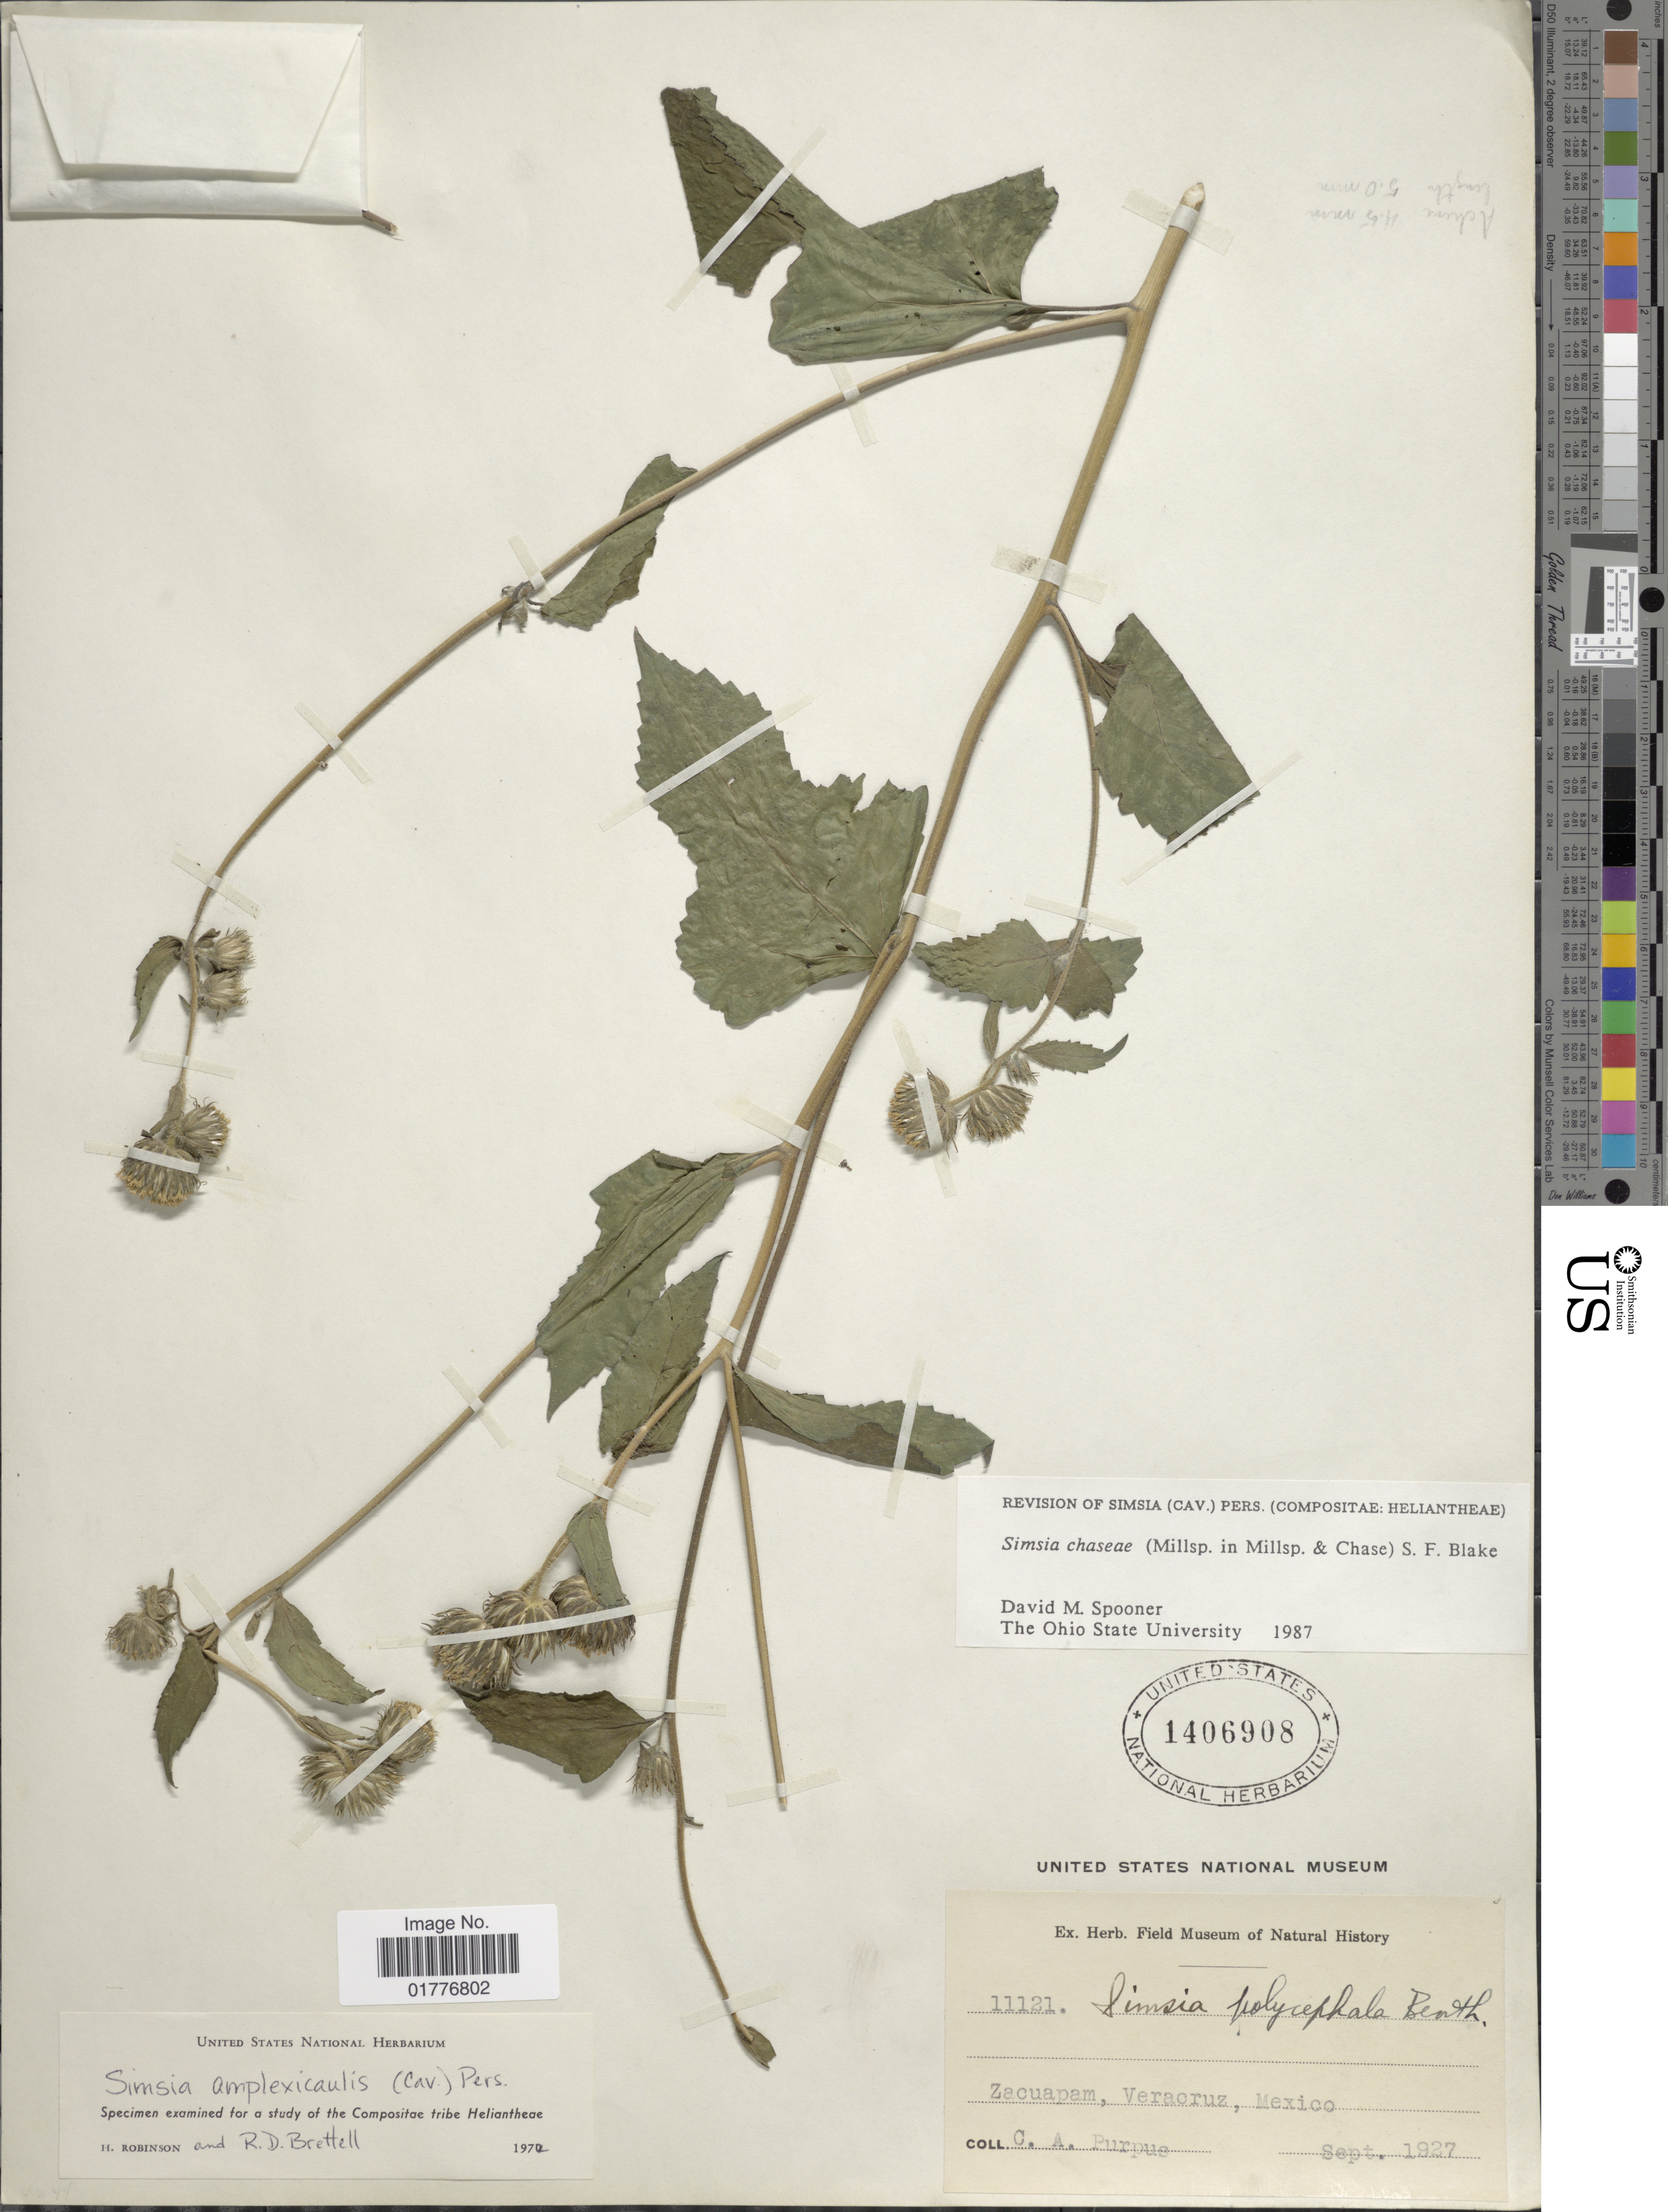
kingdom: Plantae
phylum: Tracheophyta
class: Magnoliopsida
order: Asterales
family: Asteraceae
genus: Simsia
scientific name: Simsia chasei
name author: (Millsp.) S.F. Blake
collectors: C. A. Purpus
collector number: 11121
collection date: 1927-09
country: Mexico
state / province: Veracruz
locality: Zacuapam.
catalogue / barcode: US 1406908